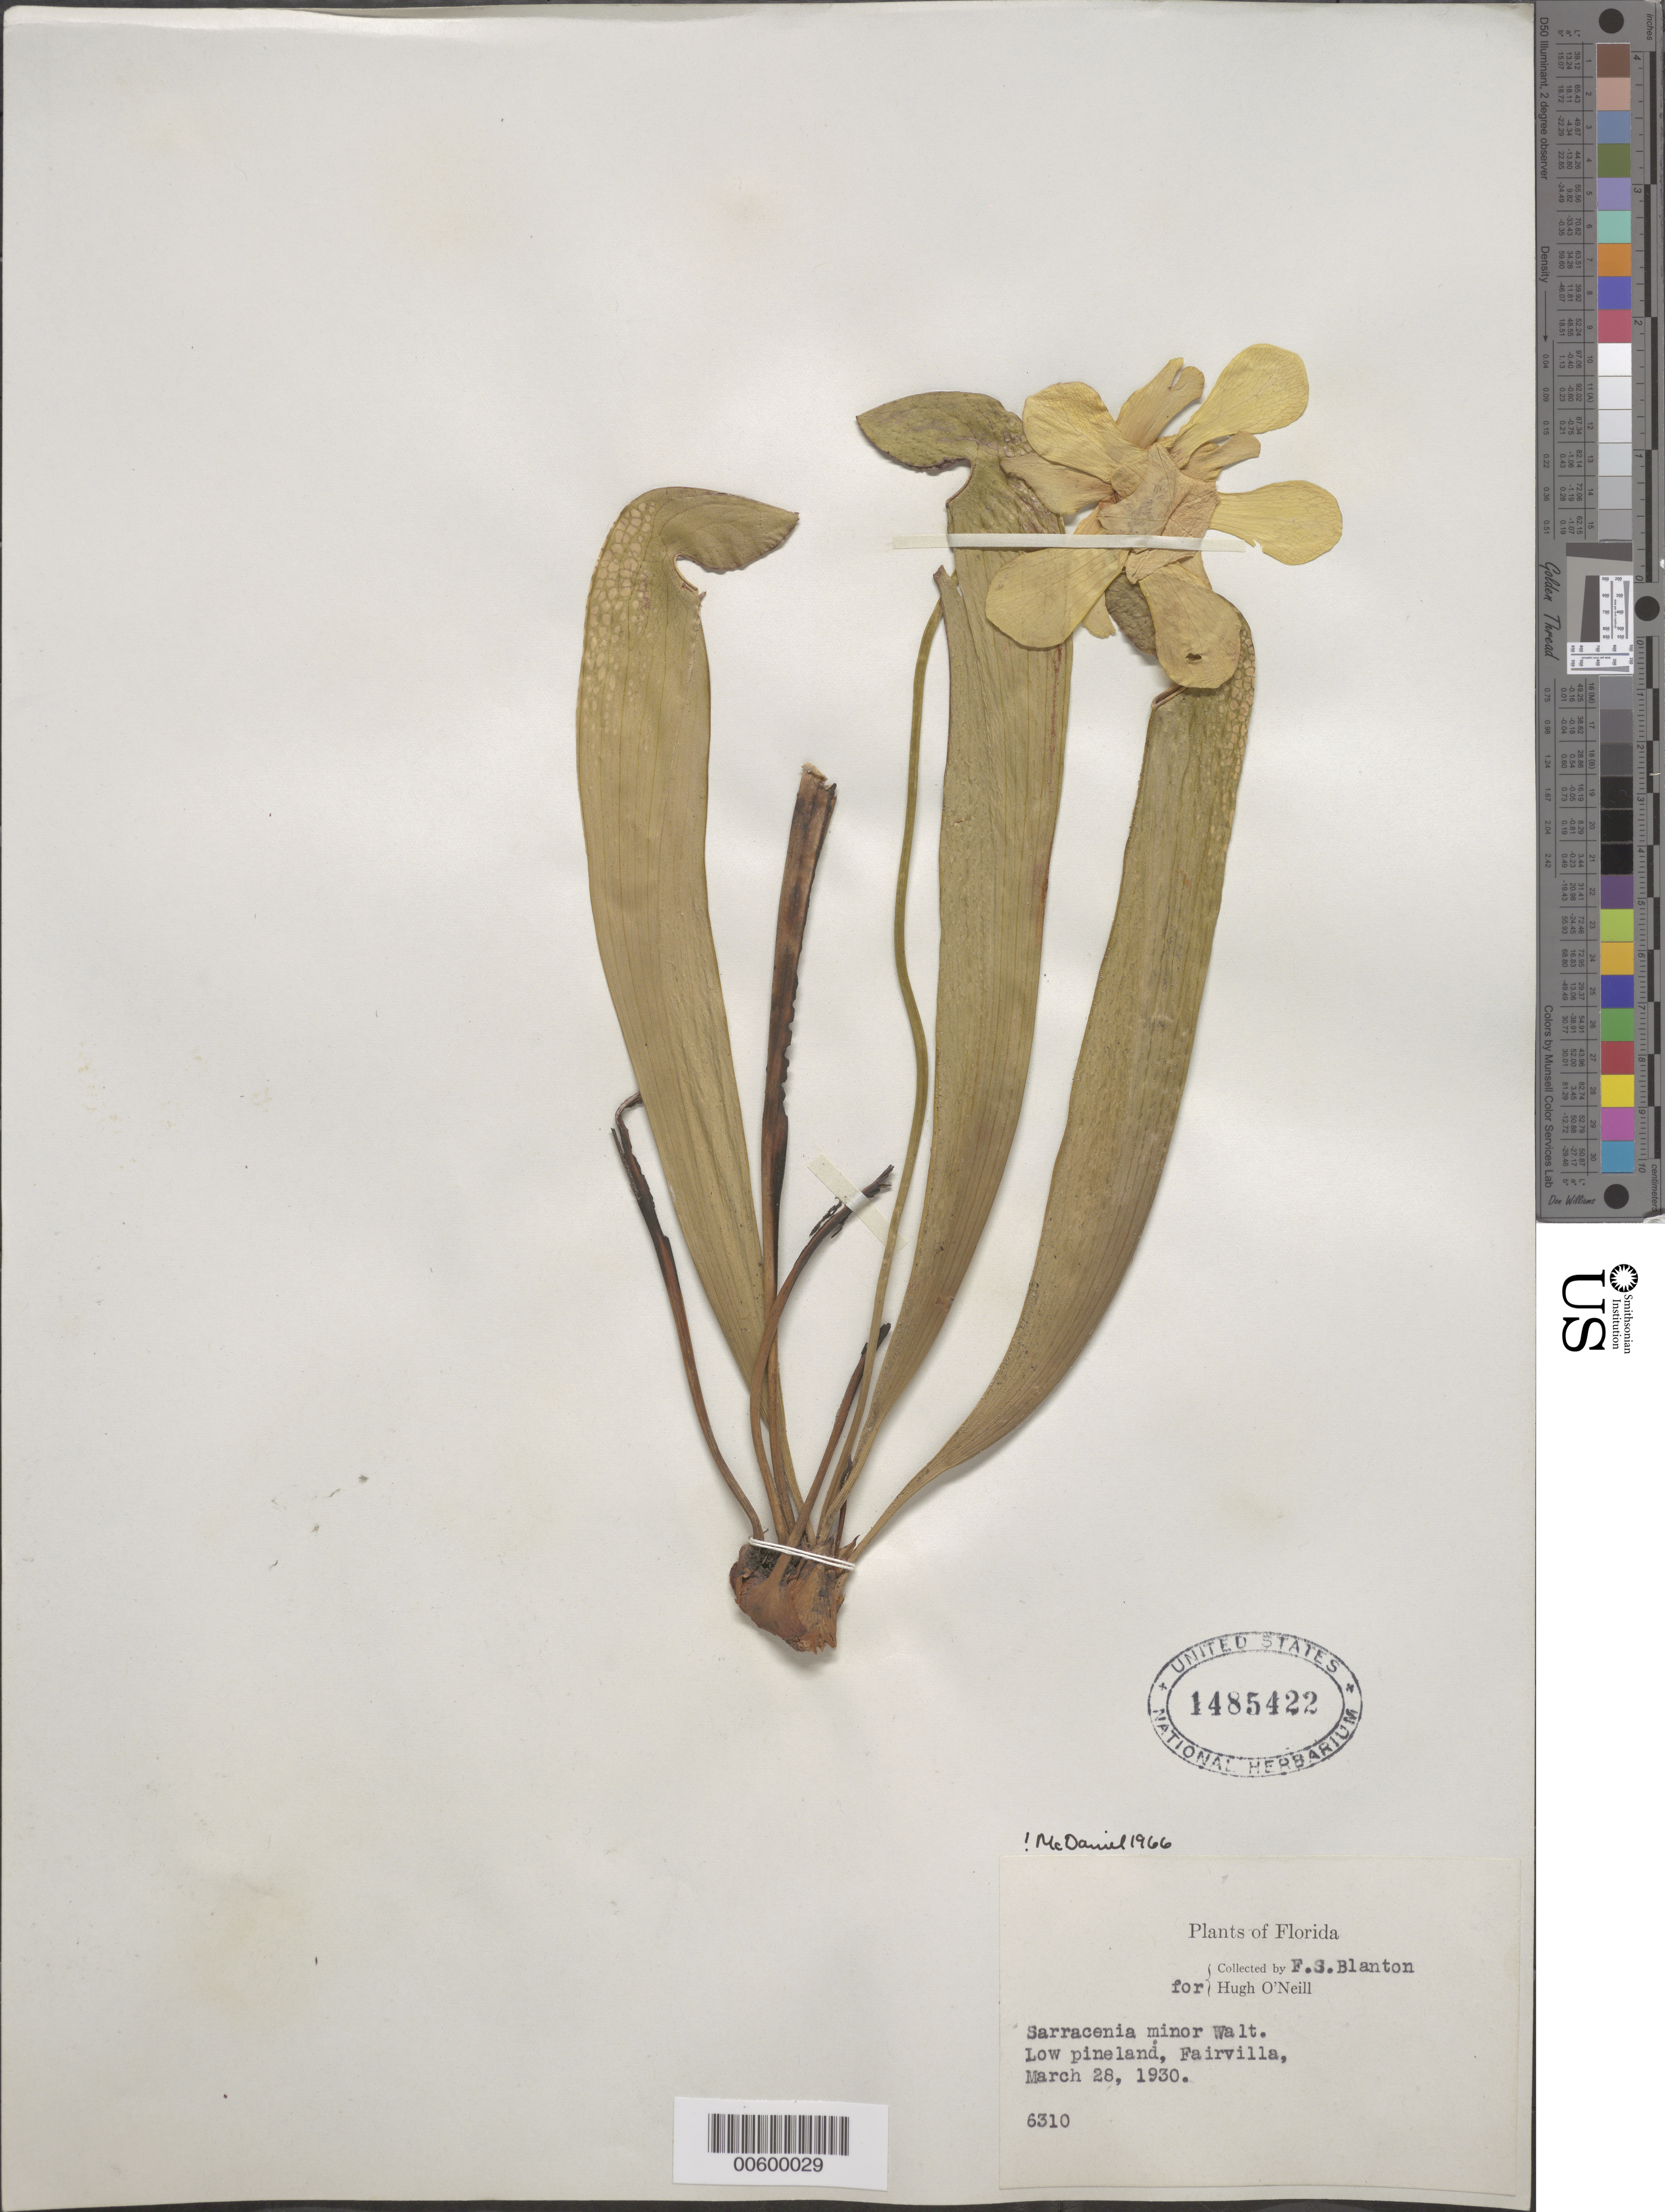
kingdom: Plantae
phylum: Tracheophyta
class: Magnoliopsida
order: Ericales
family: Sarraceniaceae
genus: Sarracenia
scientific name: Sarracenia minor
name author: Walter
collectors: H. O'Neill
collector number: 6310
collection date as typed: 28 Mar 1930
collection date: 1930-03-28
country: United States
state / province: Florida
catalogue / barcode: US 1485422